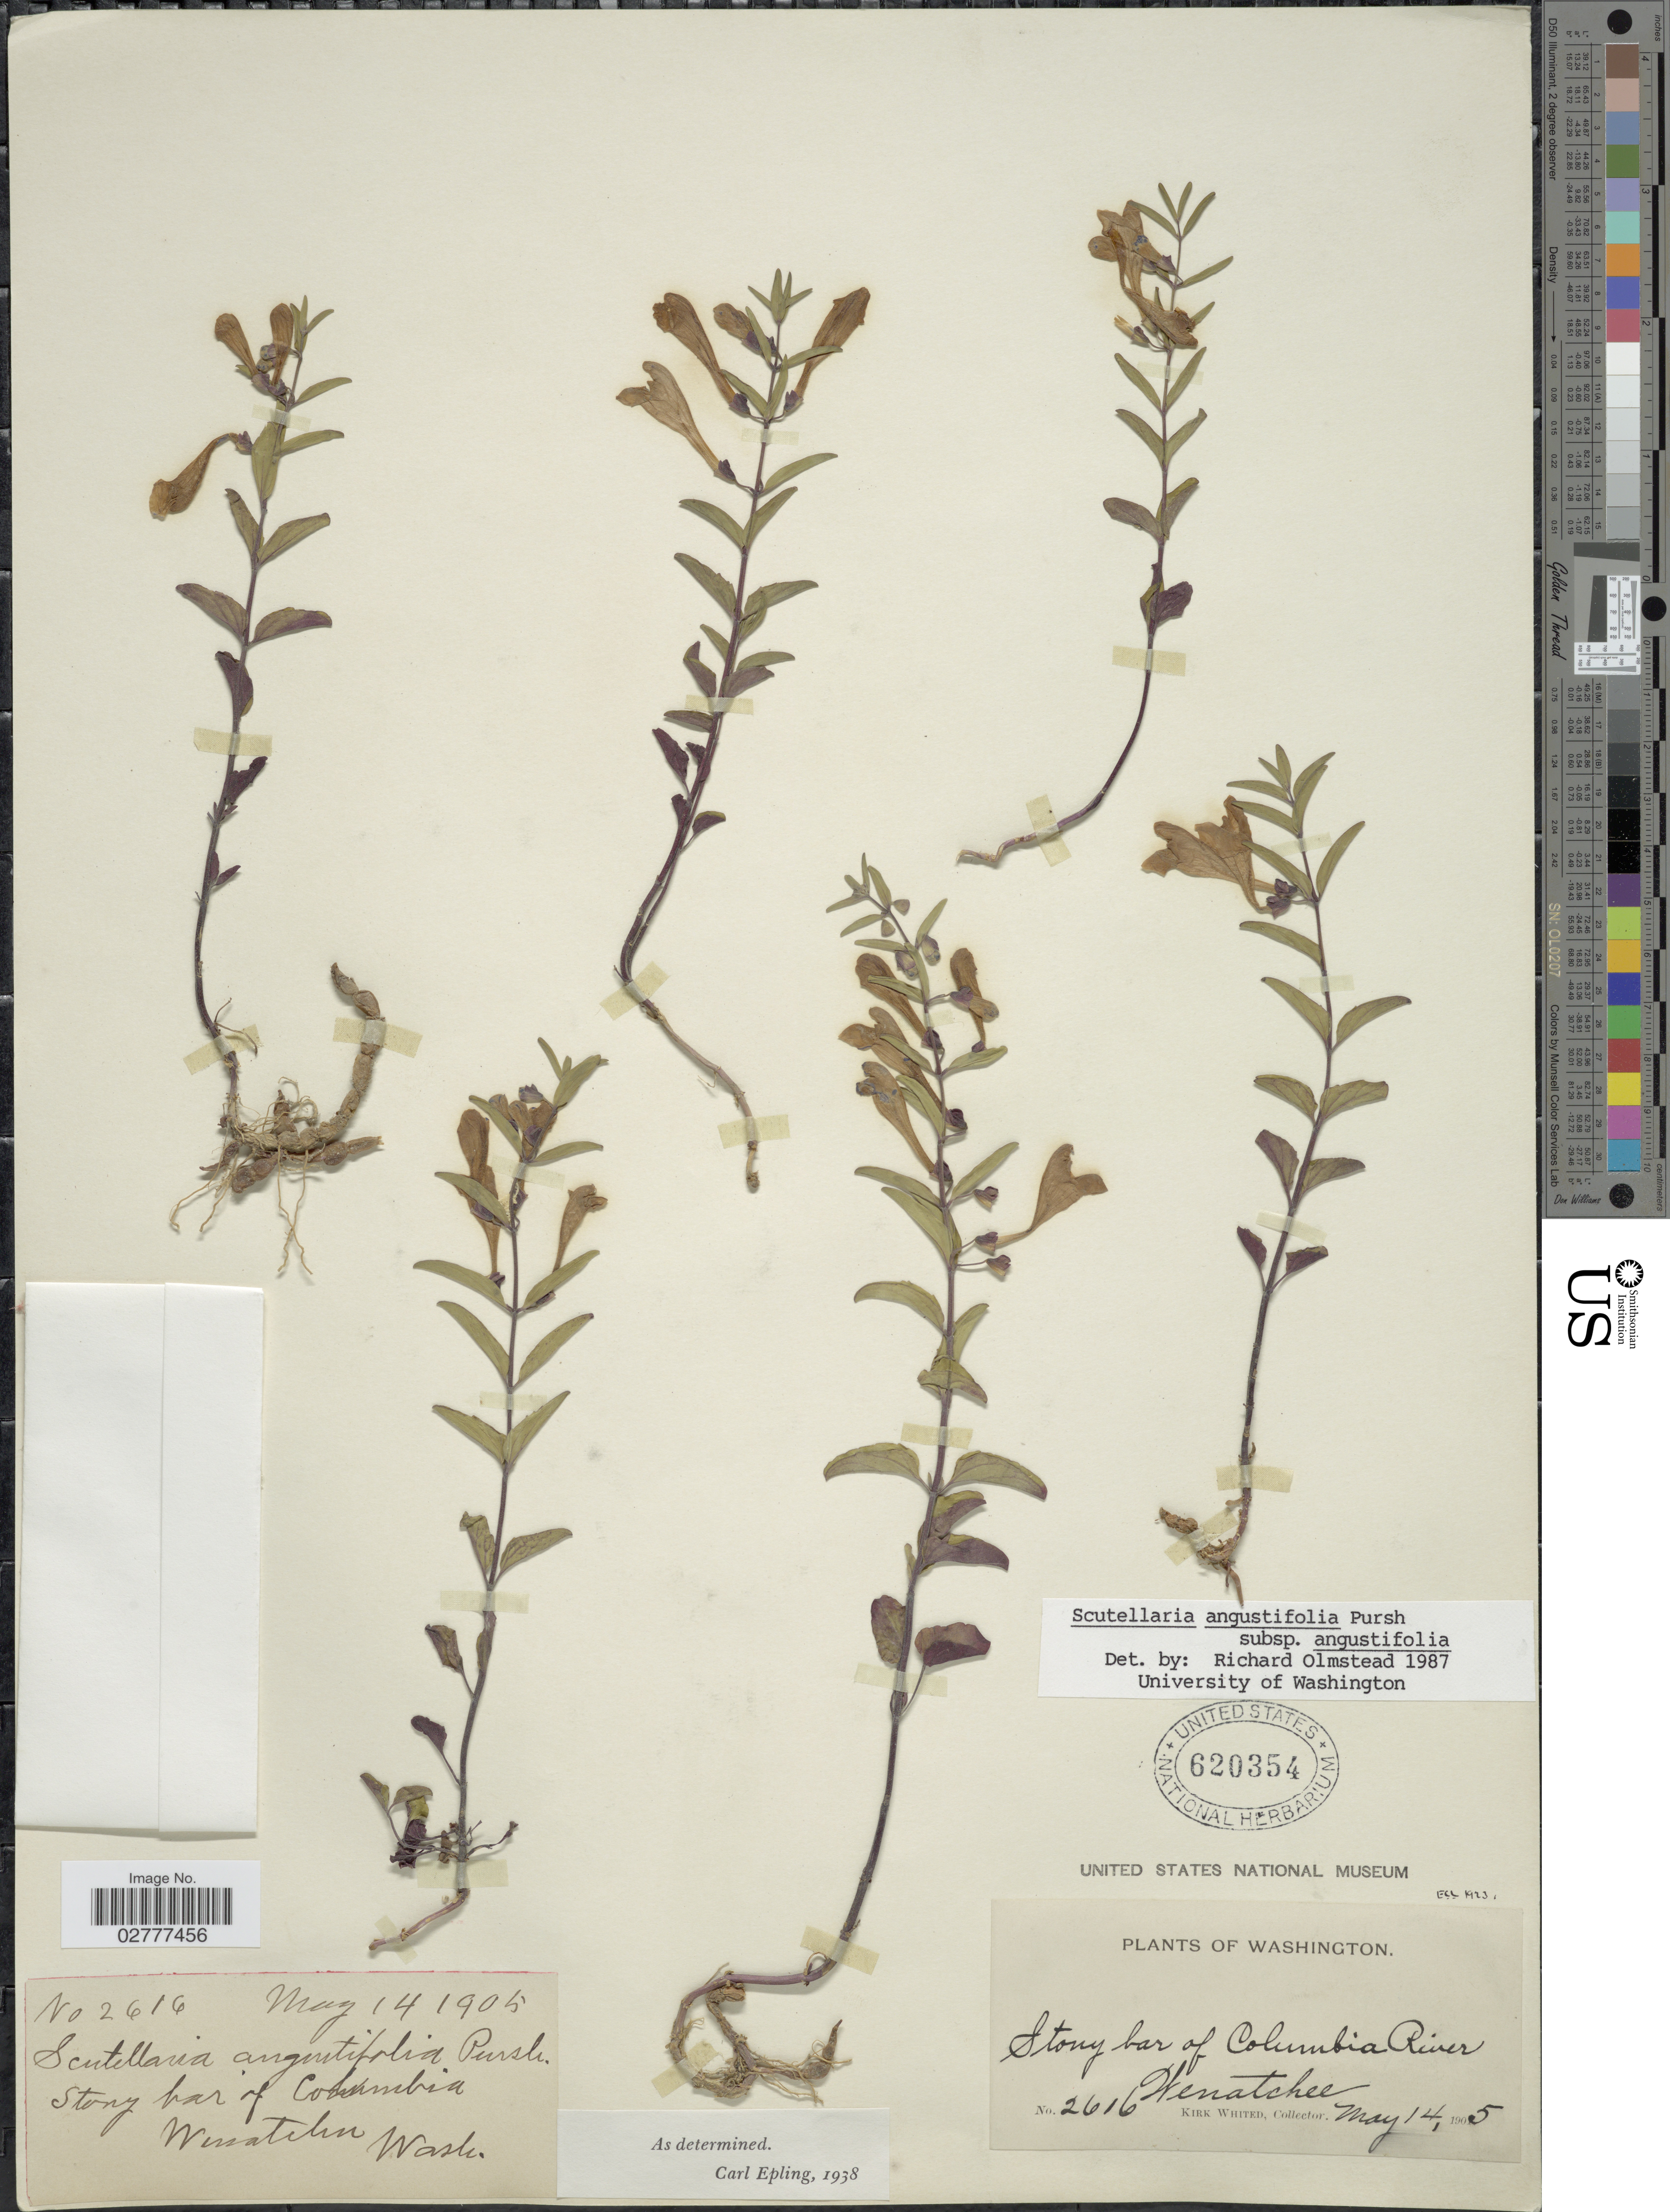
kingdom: Plantae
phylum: Tracheophyta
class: Magnoliopsida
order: Lamiales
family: Lamiaceae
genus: Scutellaria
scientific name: Scutellaria angustifolia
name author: Pursh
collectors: K. Whited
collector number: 2616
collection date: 1905-05-14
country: United States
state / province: Washington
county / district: Chelan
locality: Stony bar of Colombia River, Wenatchee.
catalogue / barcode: US 620354